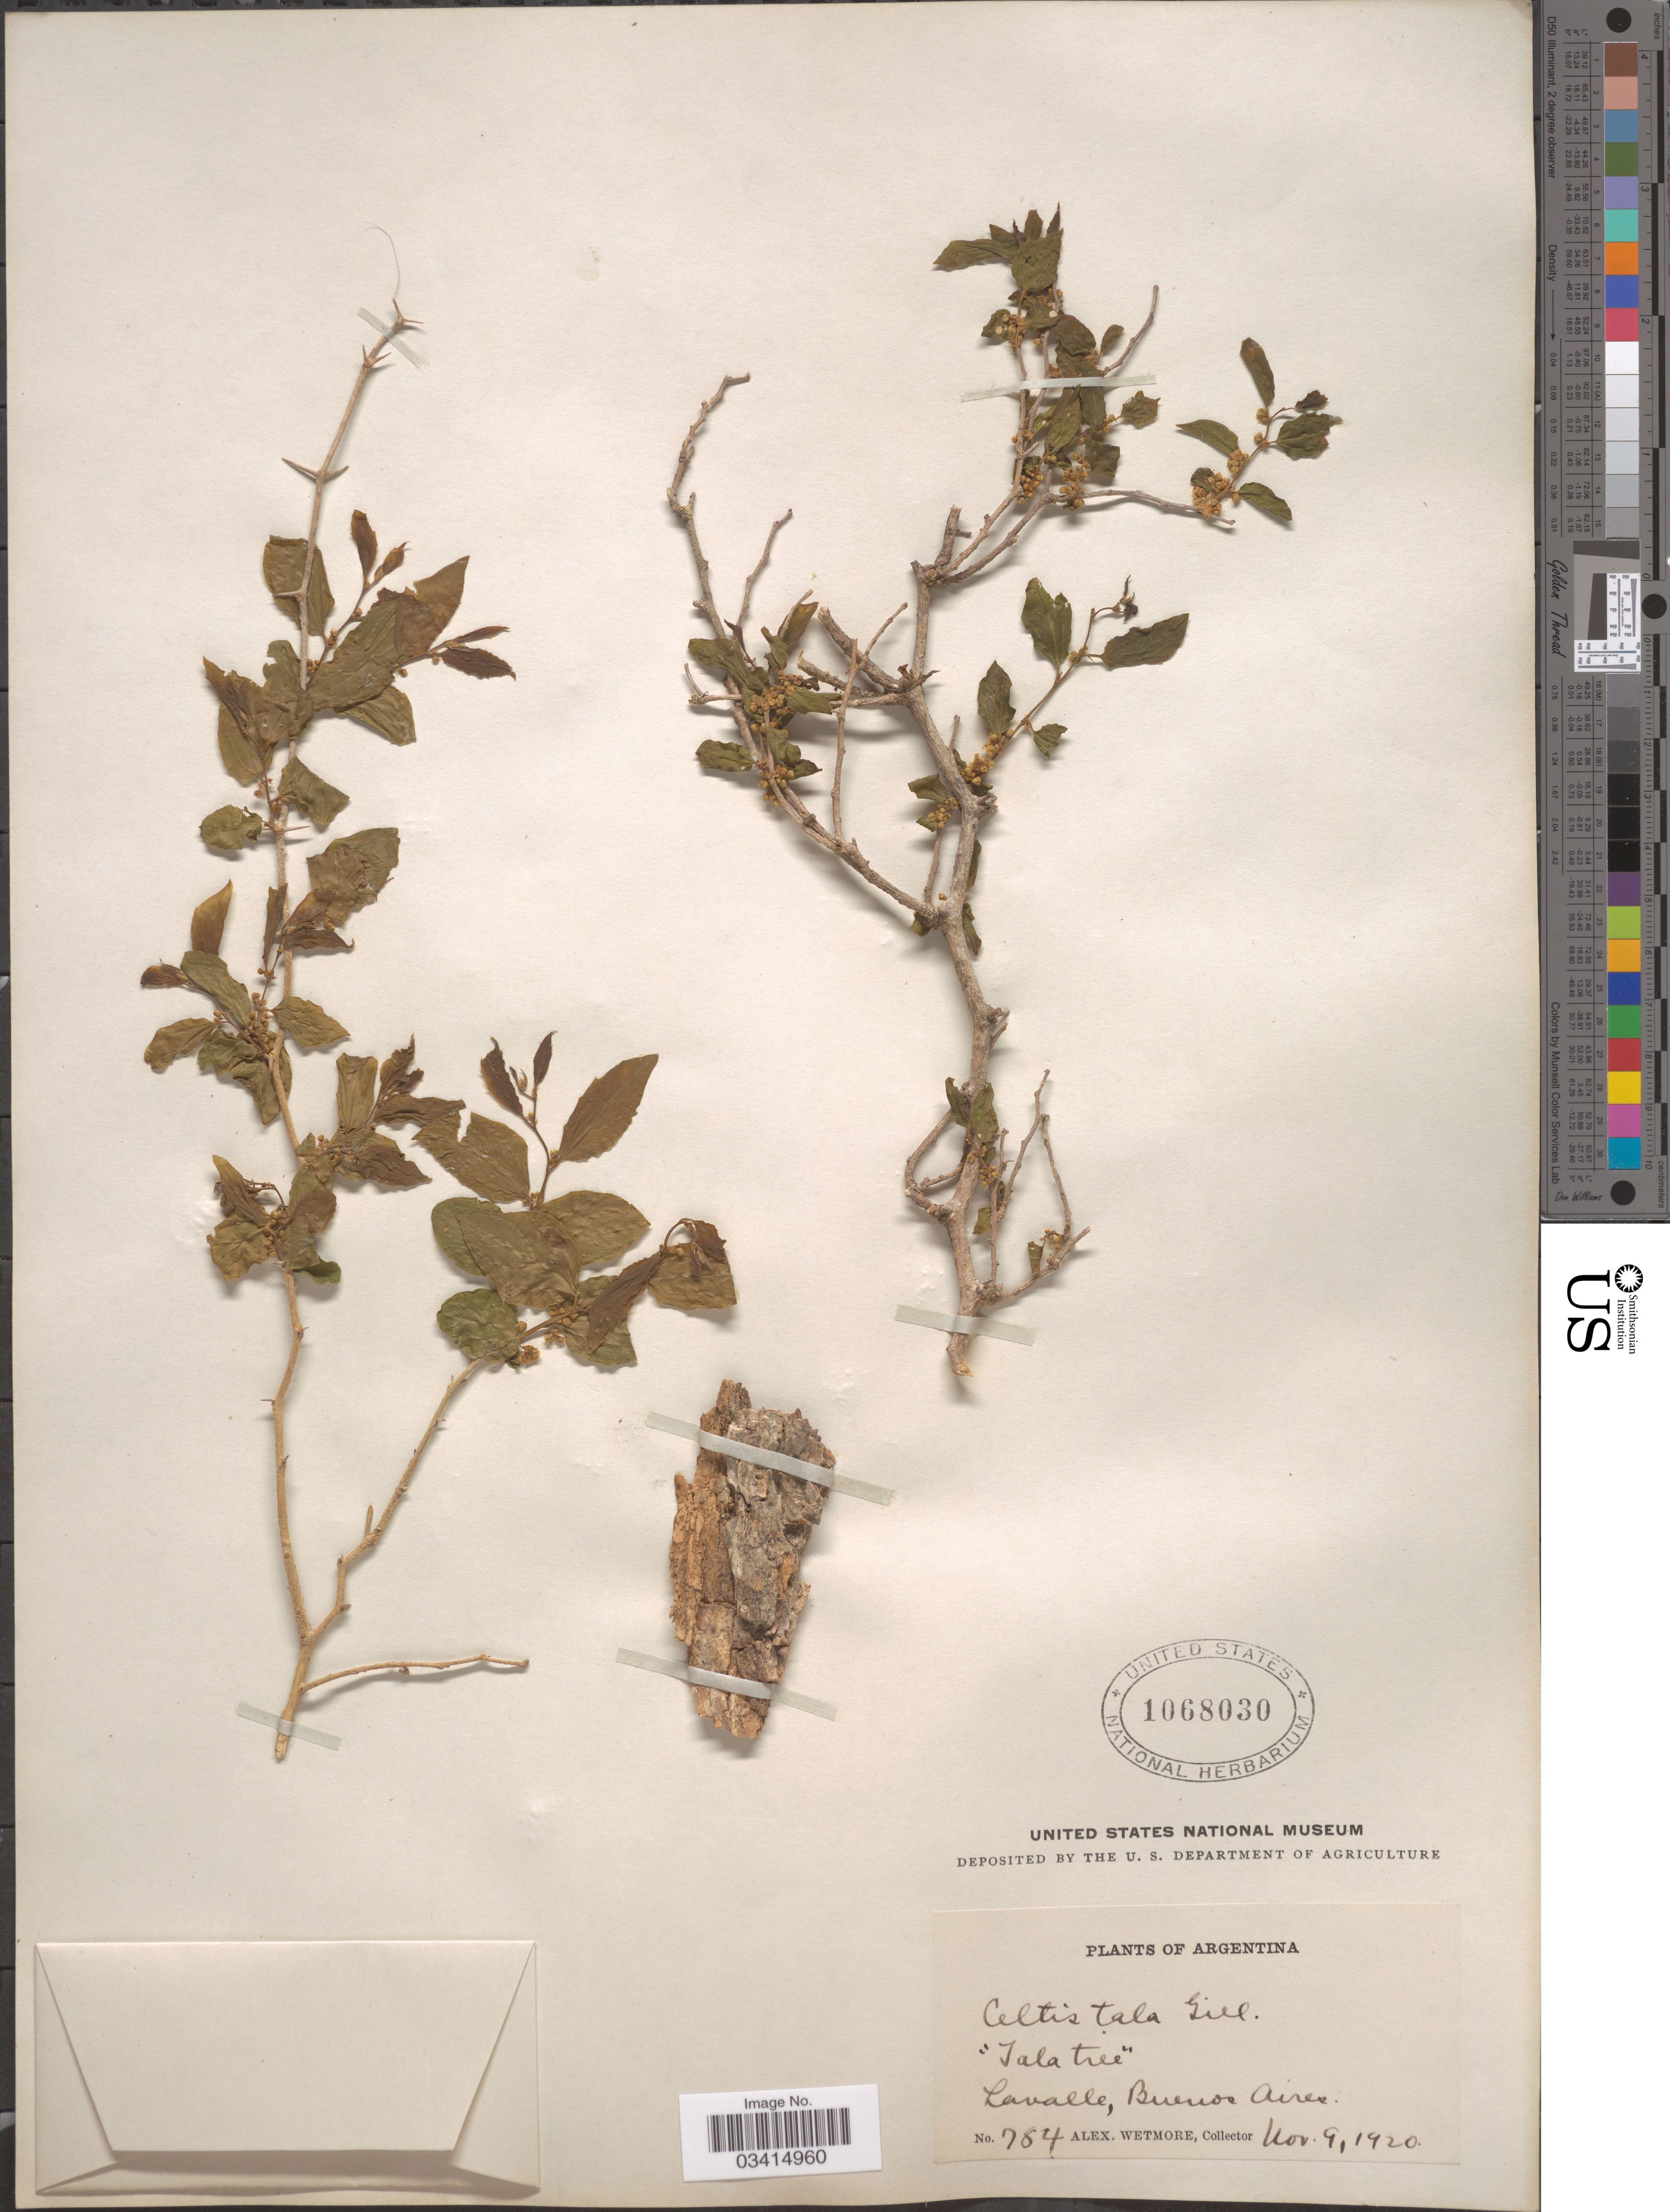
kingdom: Plantae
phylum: Tracheophyta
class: Magnoliopsida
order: Rosales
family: Cannabaceae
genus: Celtis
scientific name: Celtis spinosa var. weddelliana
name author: (Planch.) Baehni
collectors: A. Wetmore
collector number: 784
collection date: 1920-11-09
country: Argentina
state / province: Buenos Aires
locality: Lavalle.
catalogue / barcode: US 1068030